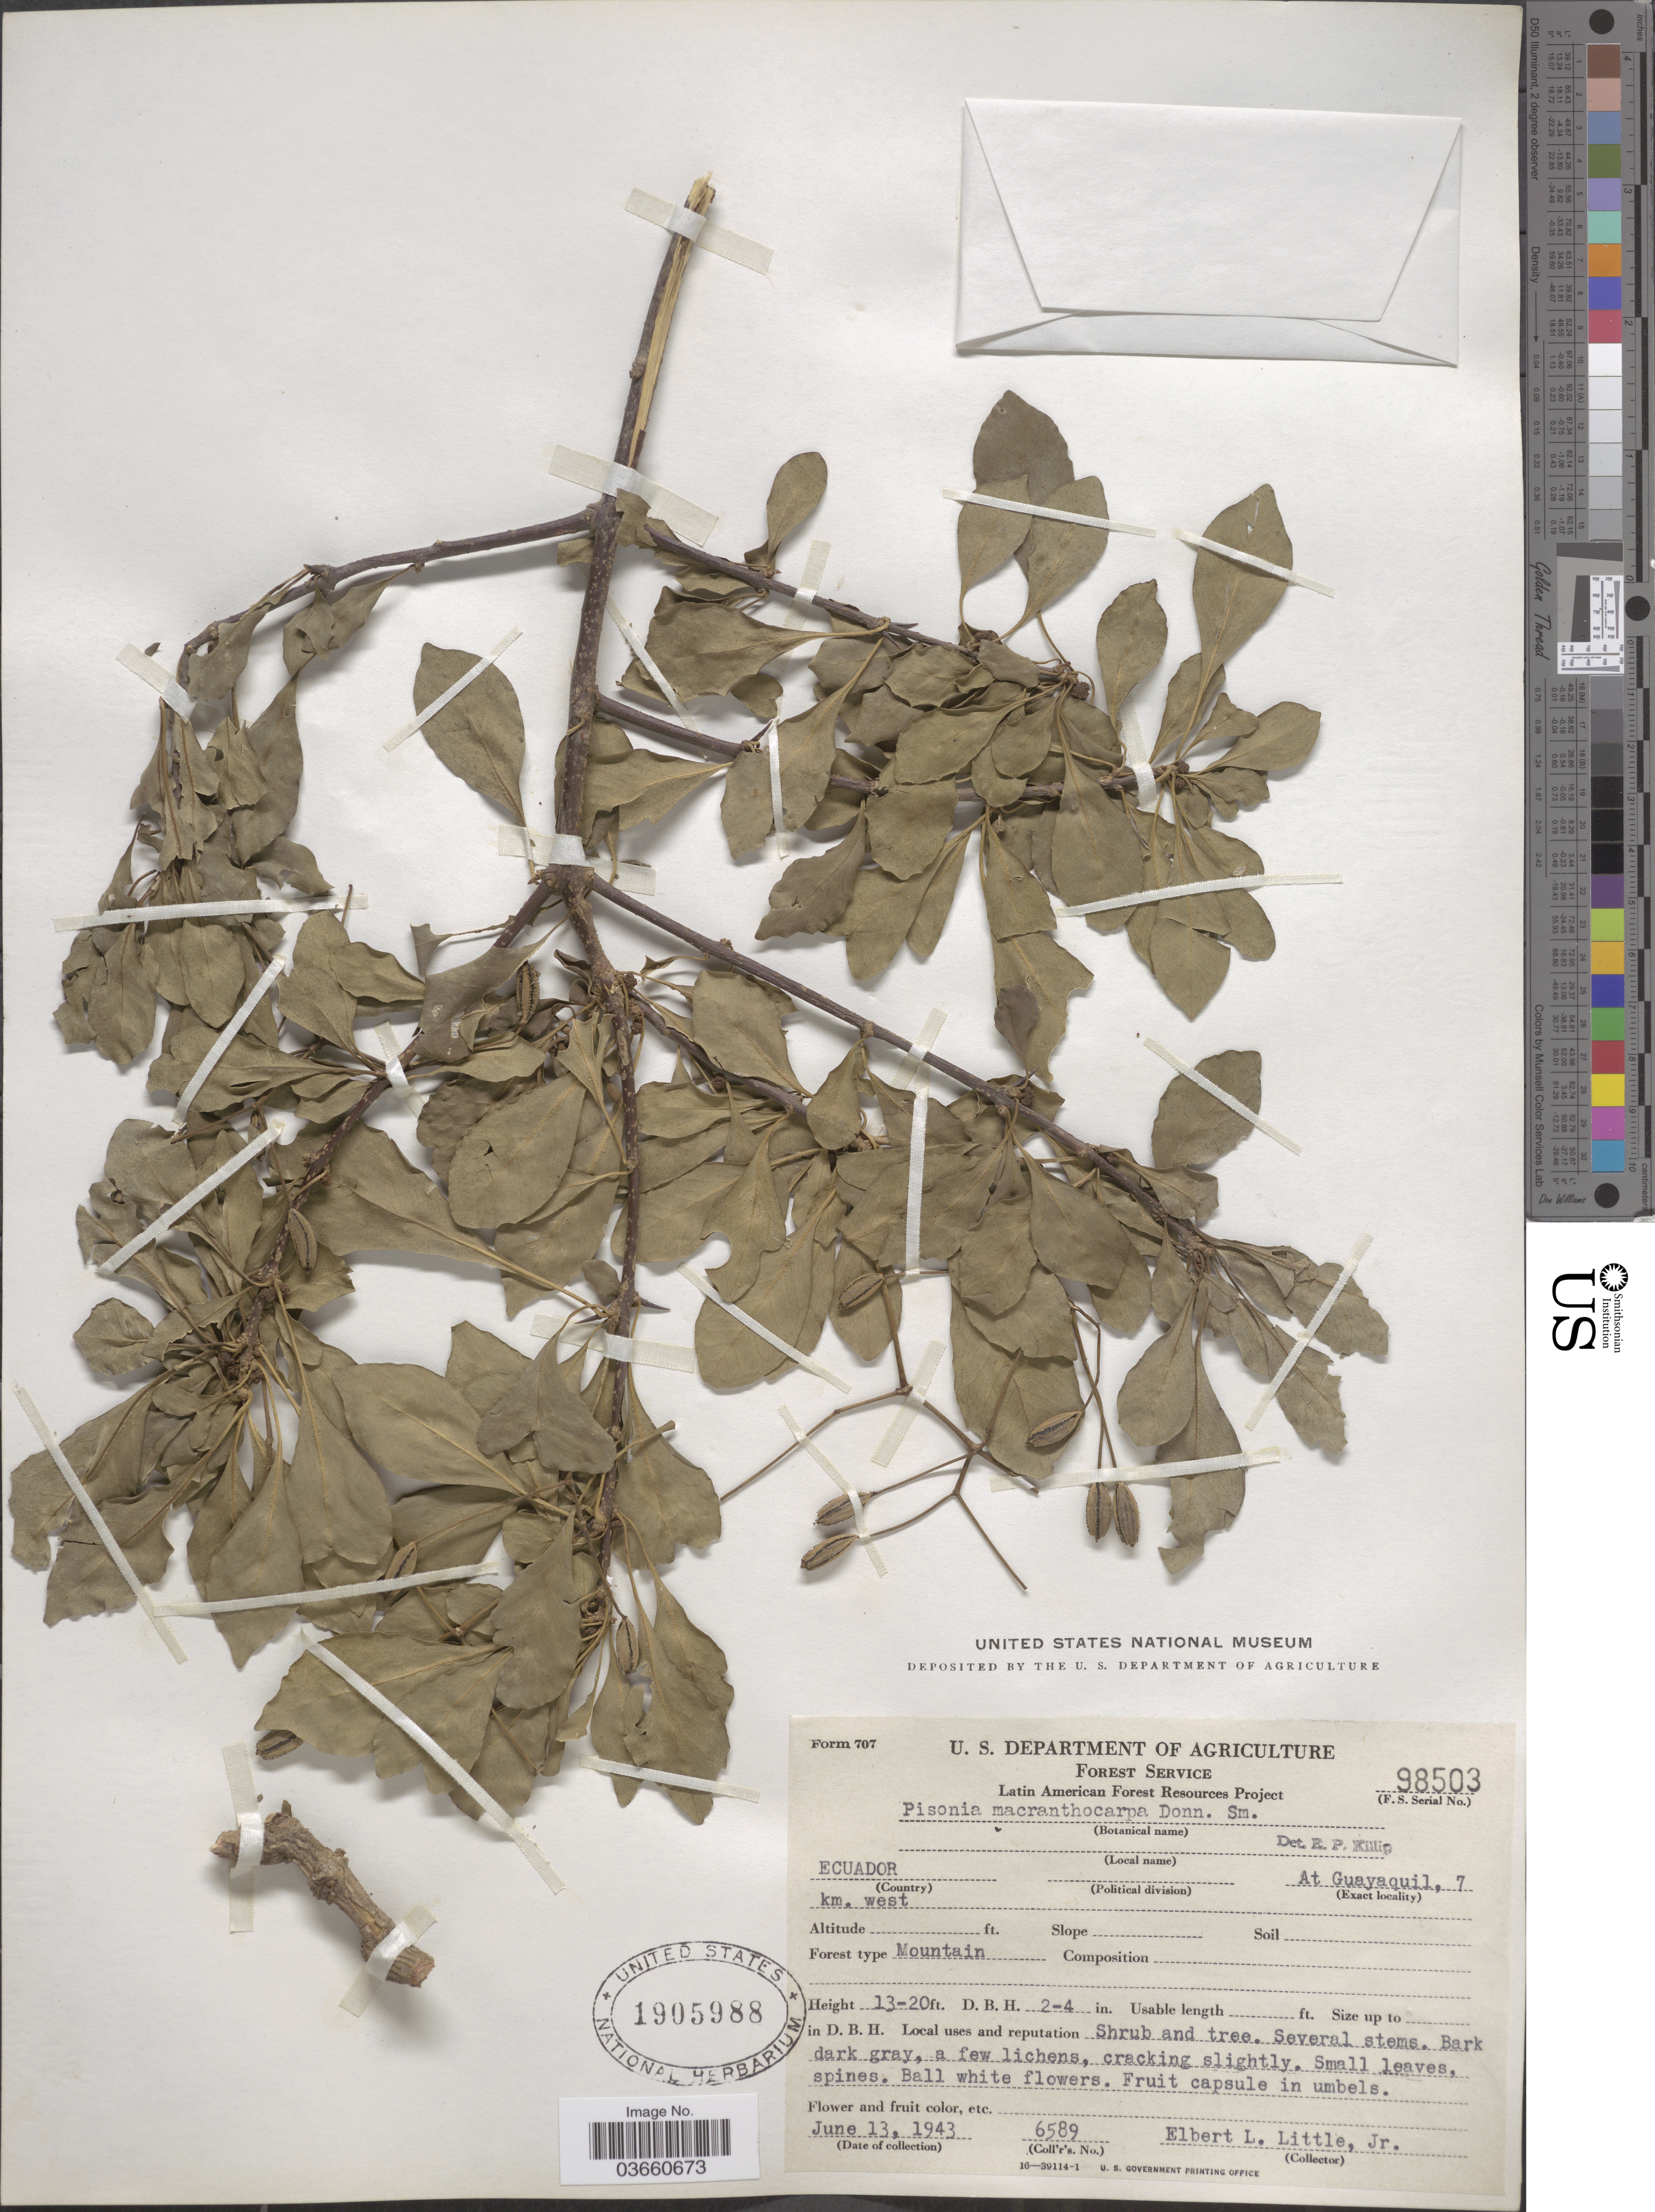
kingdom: Plantae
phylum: Tracheophyta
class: Magnoliopsida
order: Caryophyllales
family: Nyctaginaceae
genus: Pisonia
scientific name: Pisonia macranthocarpa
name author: (Donn. Sm.) Donn. Sm.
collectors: E. L. Little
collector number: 6589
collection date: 1943-06-13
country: Ecuador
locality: At Guayaquil, 7 km. west.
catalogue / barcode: US 1905988